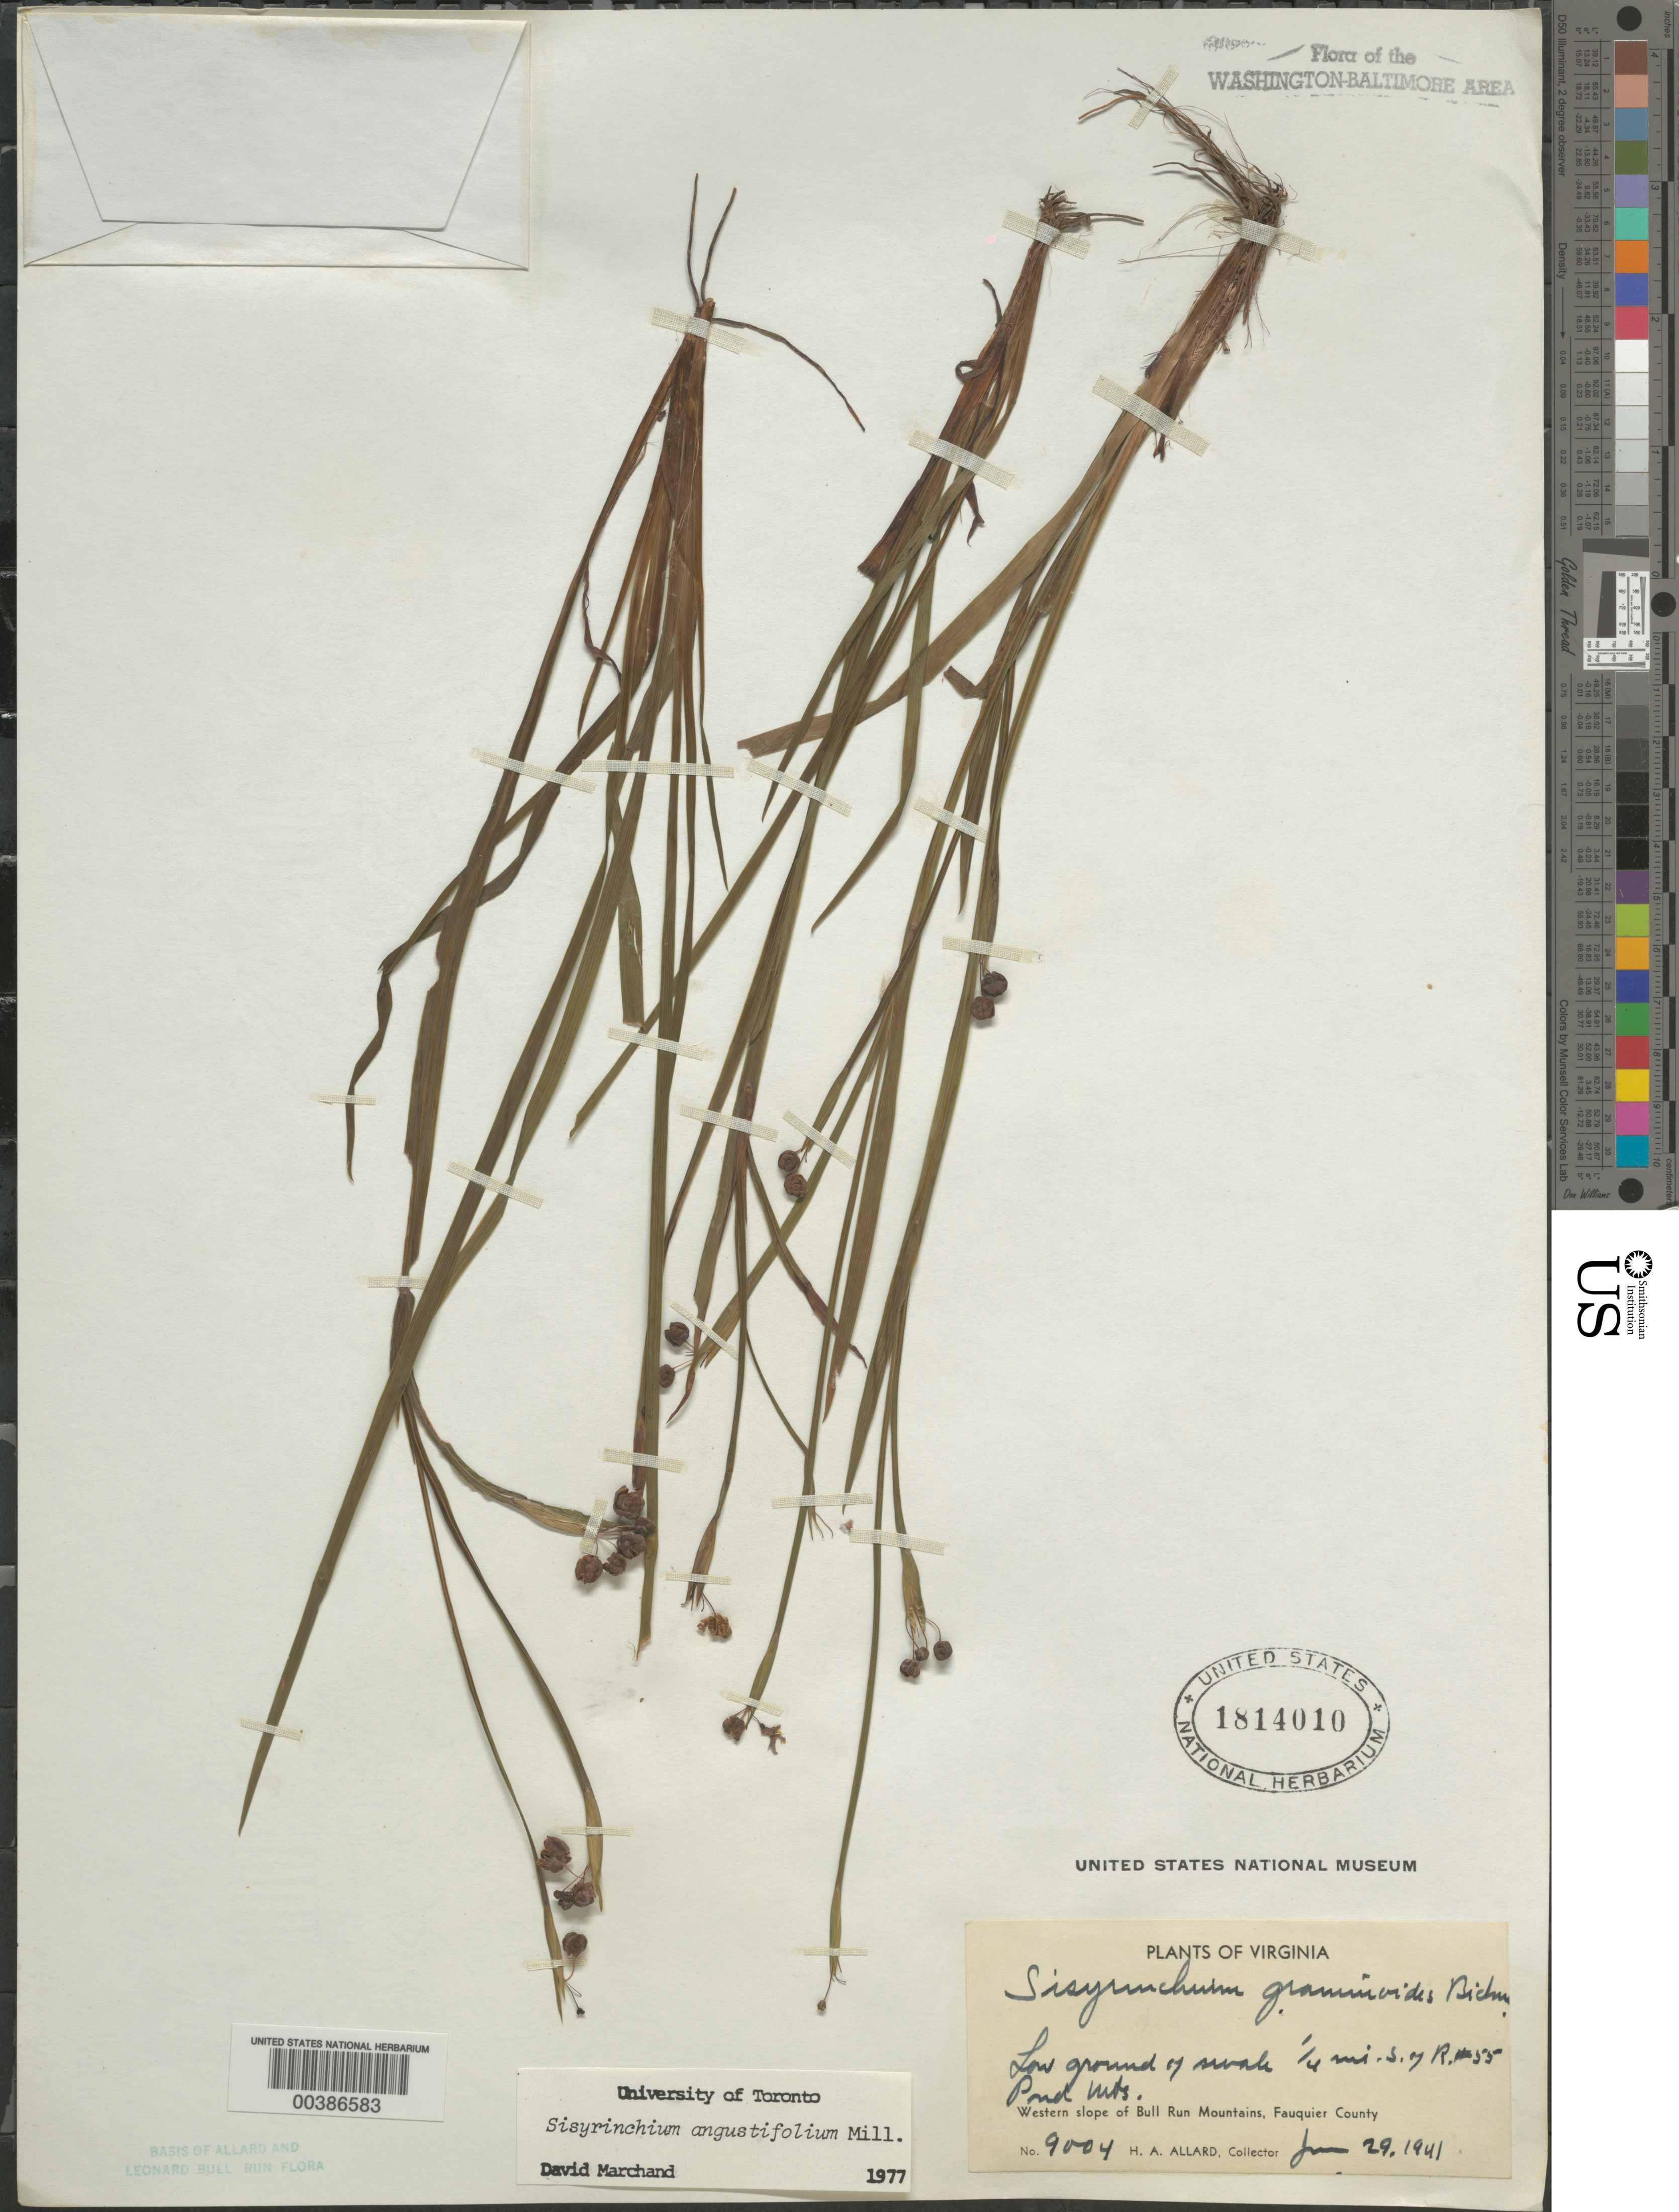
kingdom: Plantae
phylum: Tracheophyta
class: Liliopsida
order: Asparagales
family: Iridaceae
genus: Sisyrinchium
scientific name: Sisyrinchium angustifolium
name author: Mill.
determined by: Marchand, D.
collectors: H. A. Allard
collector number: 9004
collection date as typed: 29 Jun 1941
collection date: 1941-06-29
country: United States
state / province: Virginia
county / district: Fauquier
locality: South of Route 55, Pond Mountain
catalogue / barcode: US 1814010